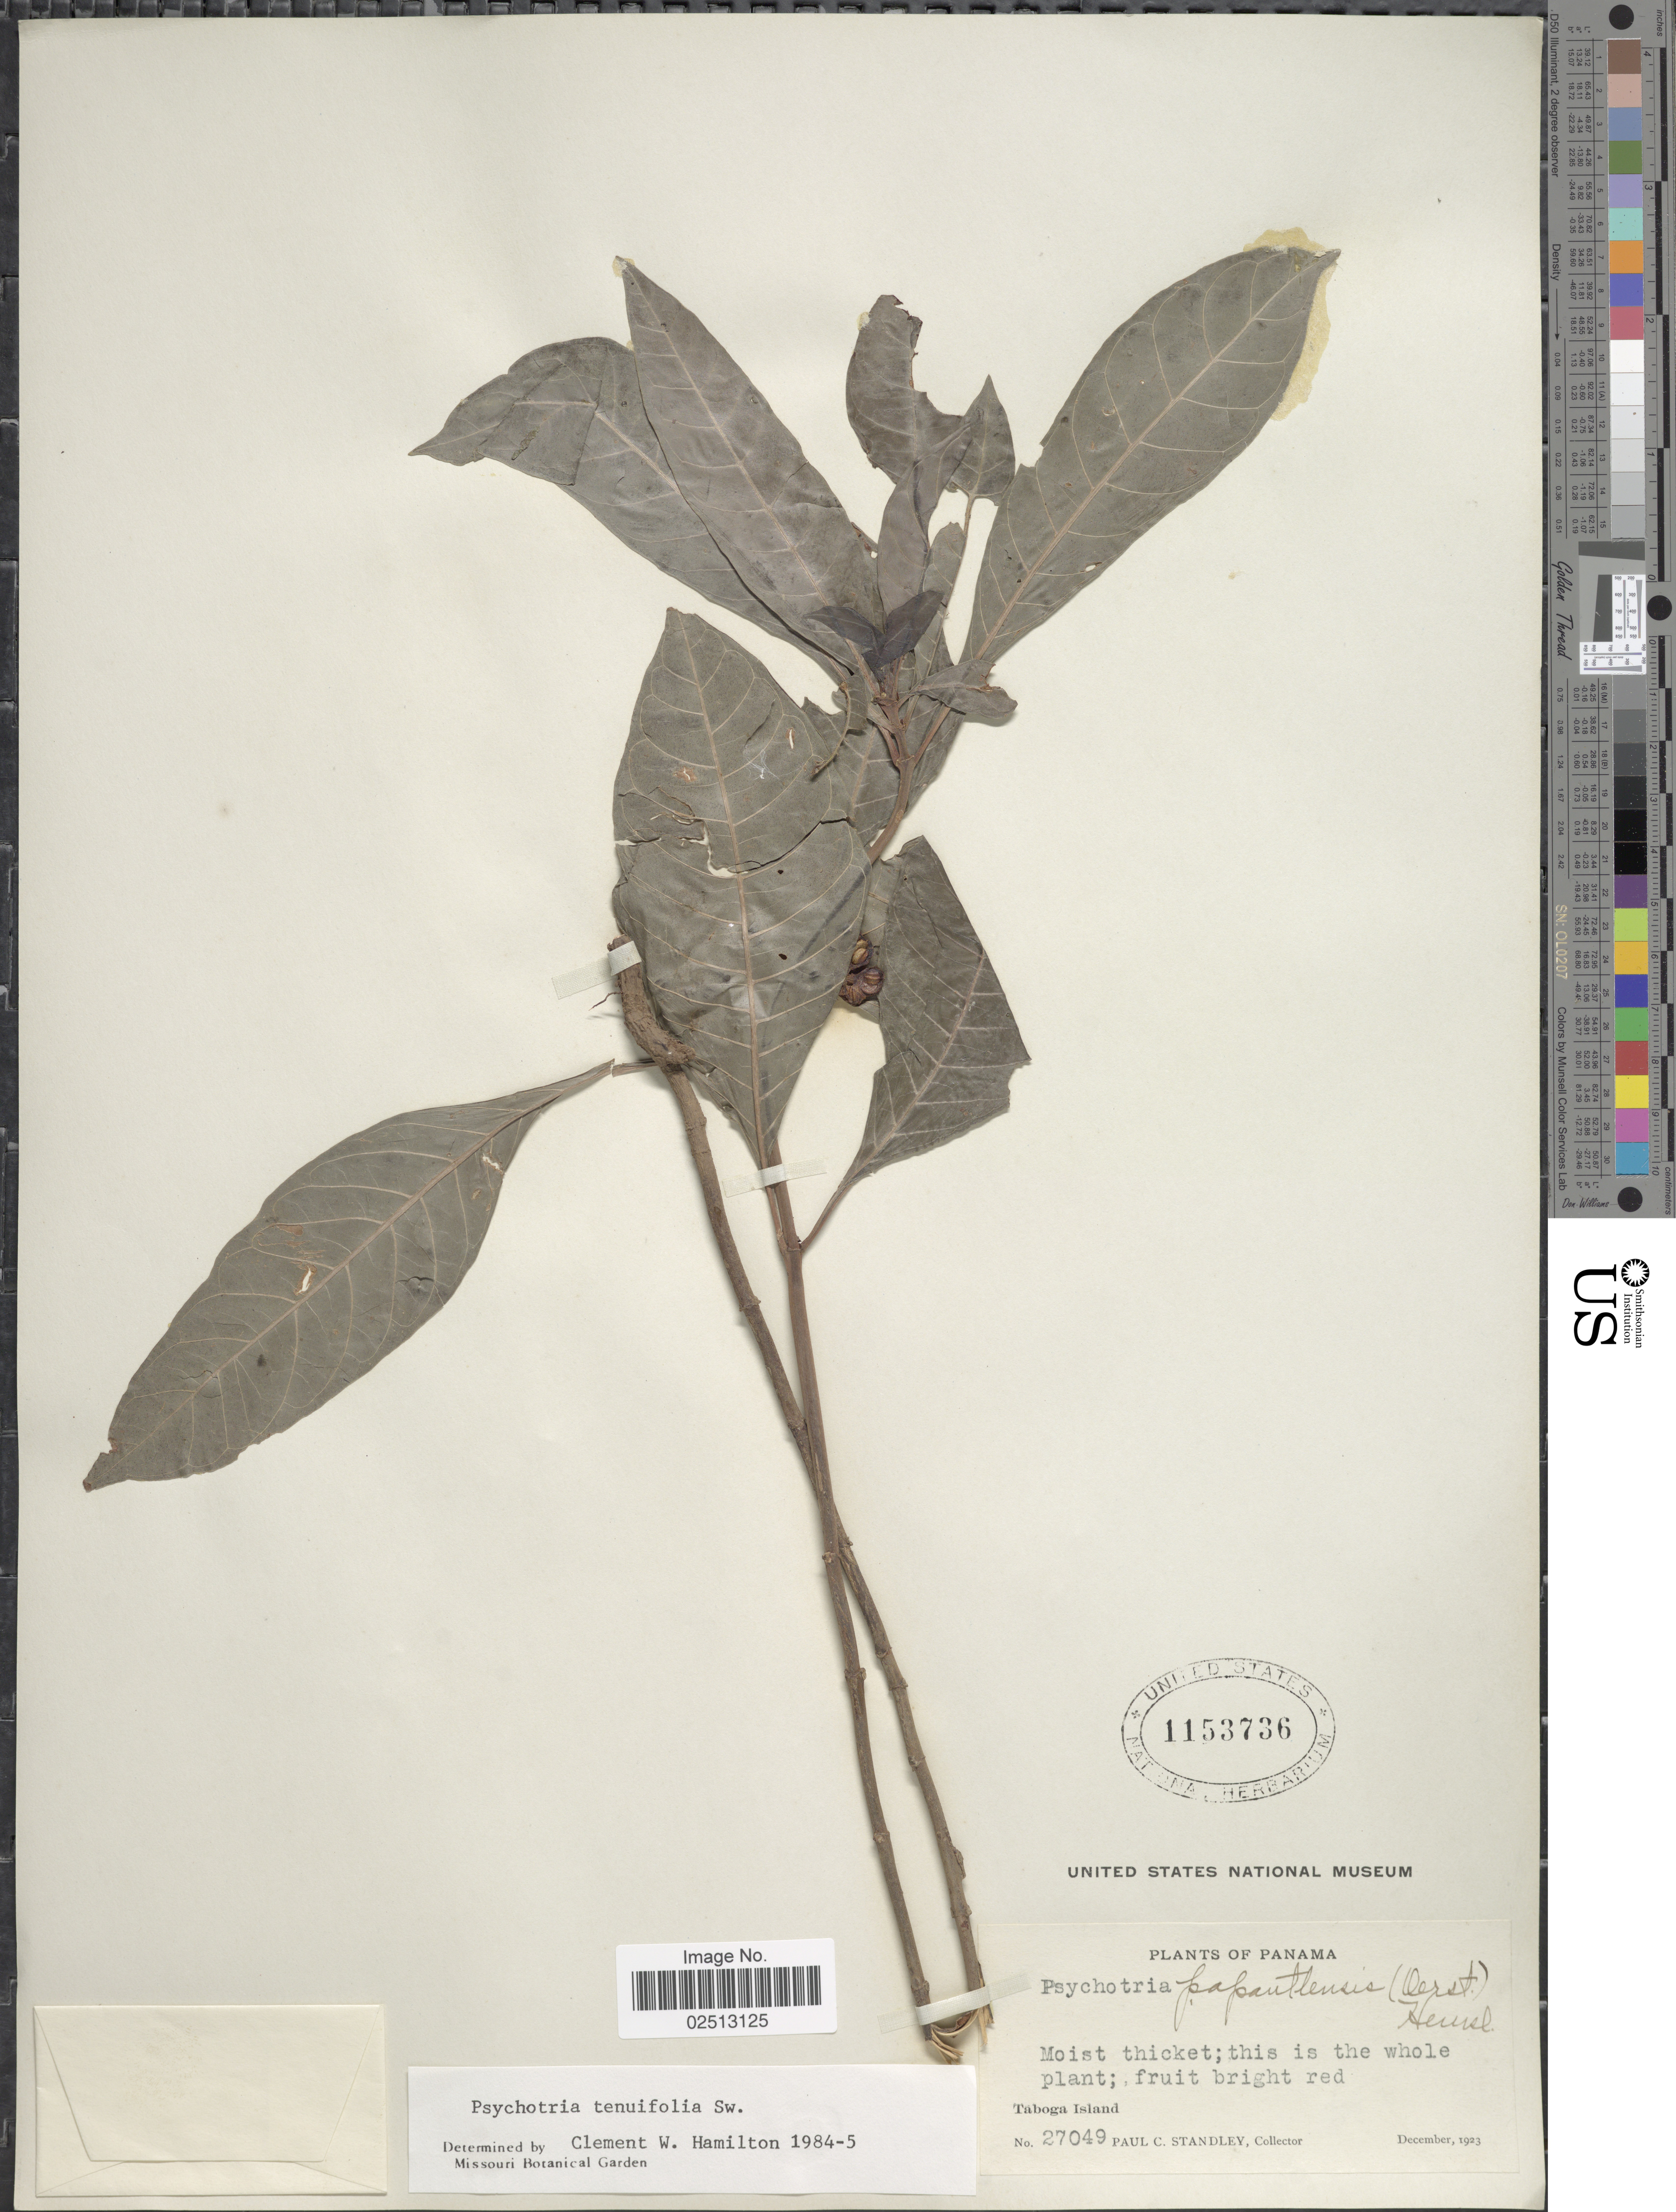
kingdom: Plantae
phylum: Tracheophyta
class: Magnoliopsida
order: Gentianales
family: Rubiaceae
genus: Psychotria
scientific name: Psychotria tenuifolia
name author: Sw.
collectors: P. C. Standley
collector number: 27049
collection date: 1923-12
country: Panama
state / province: Panamá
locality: Taboga Island.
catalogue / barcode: US 1153736